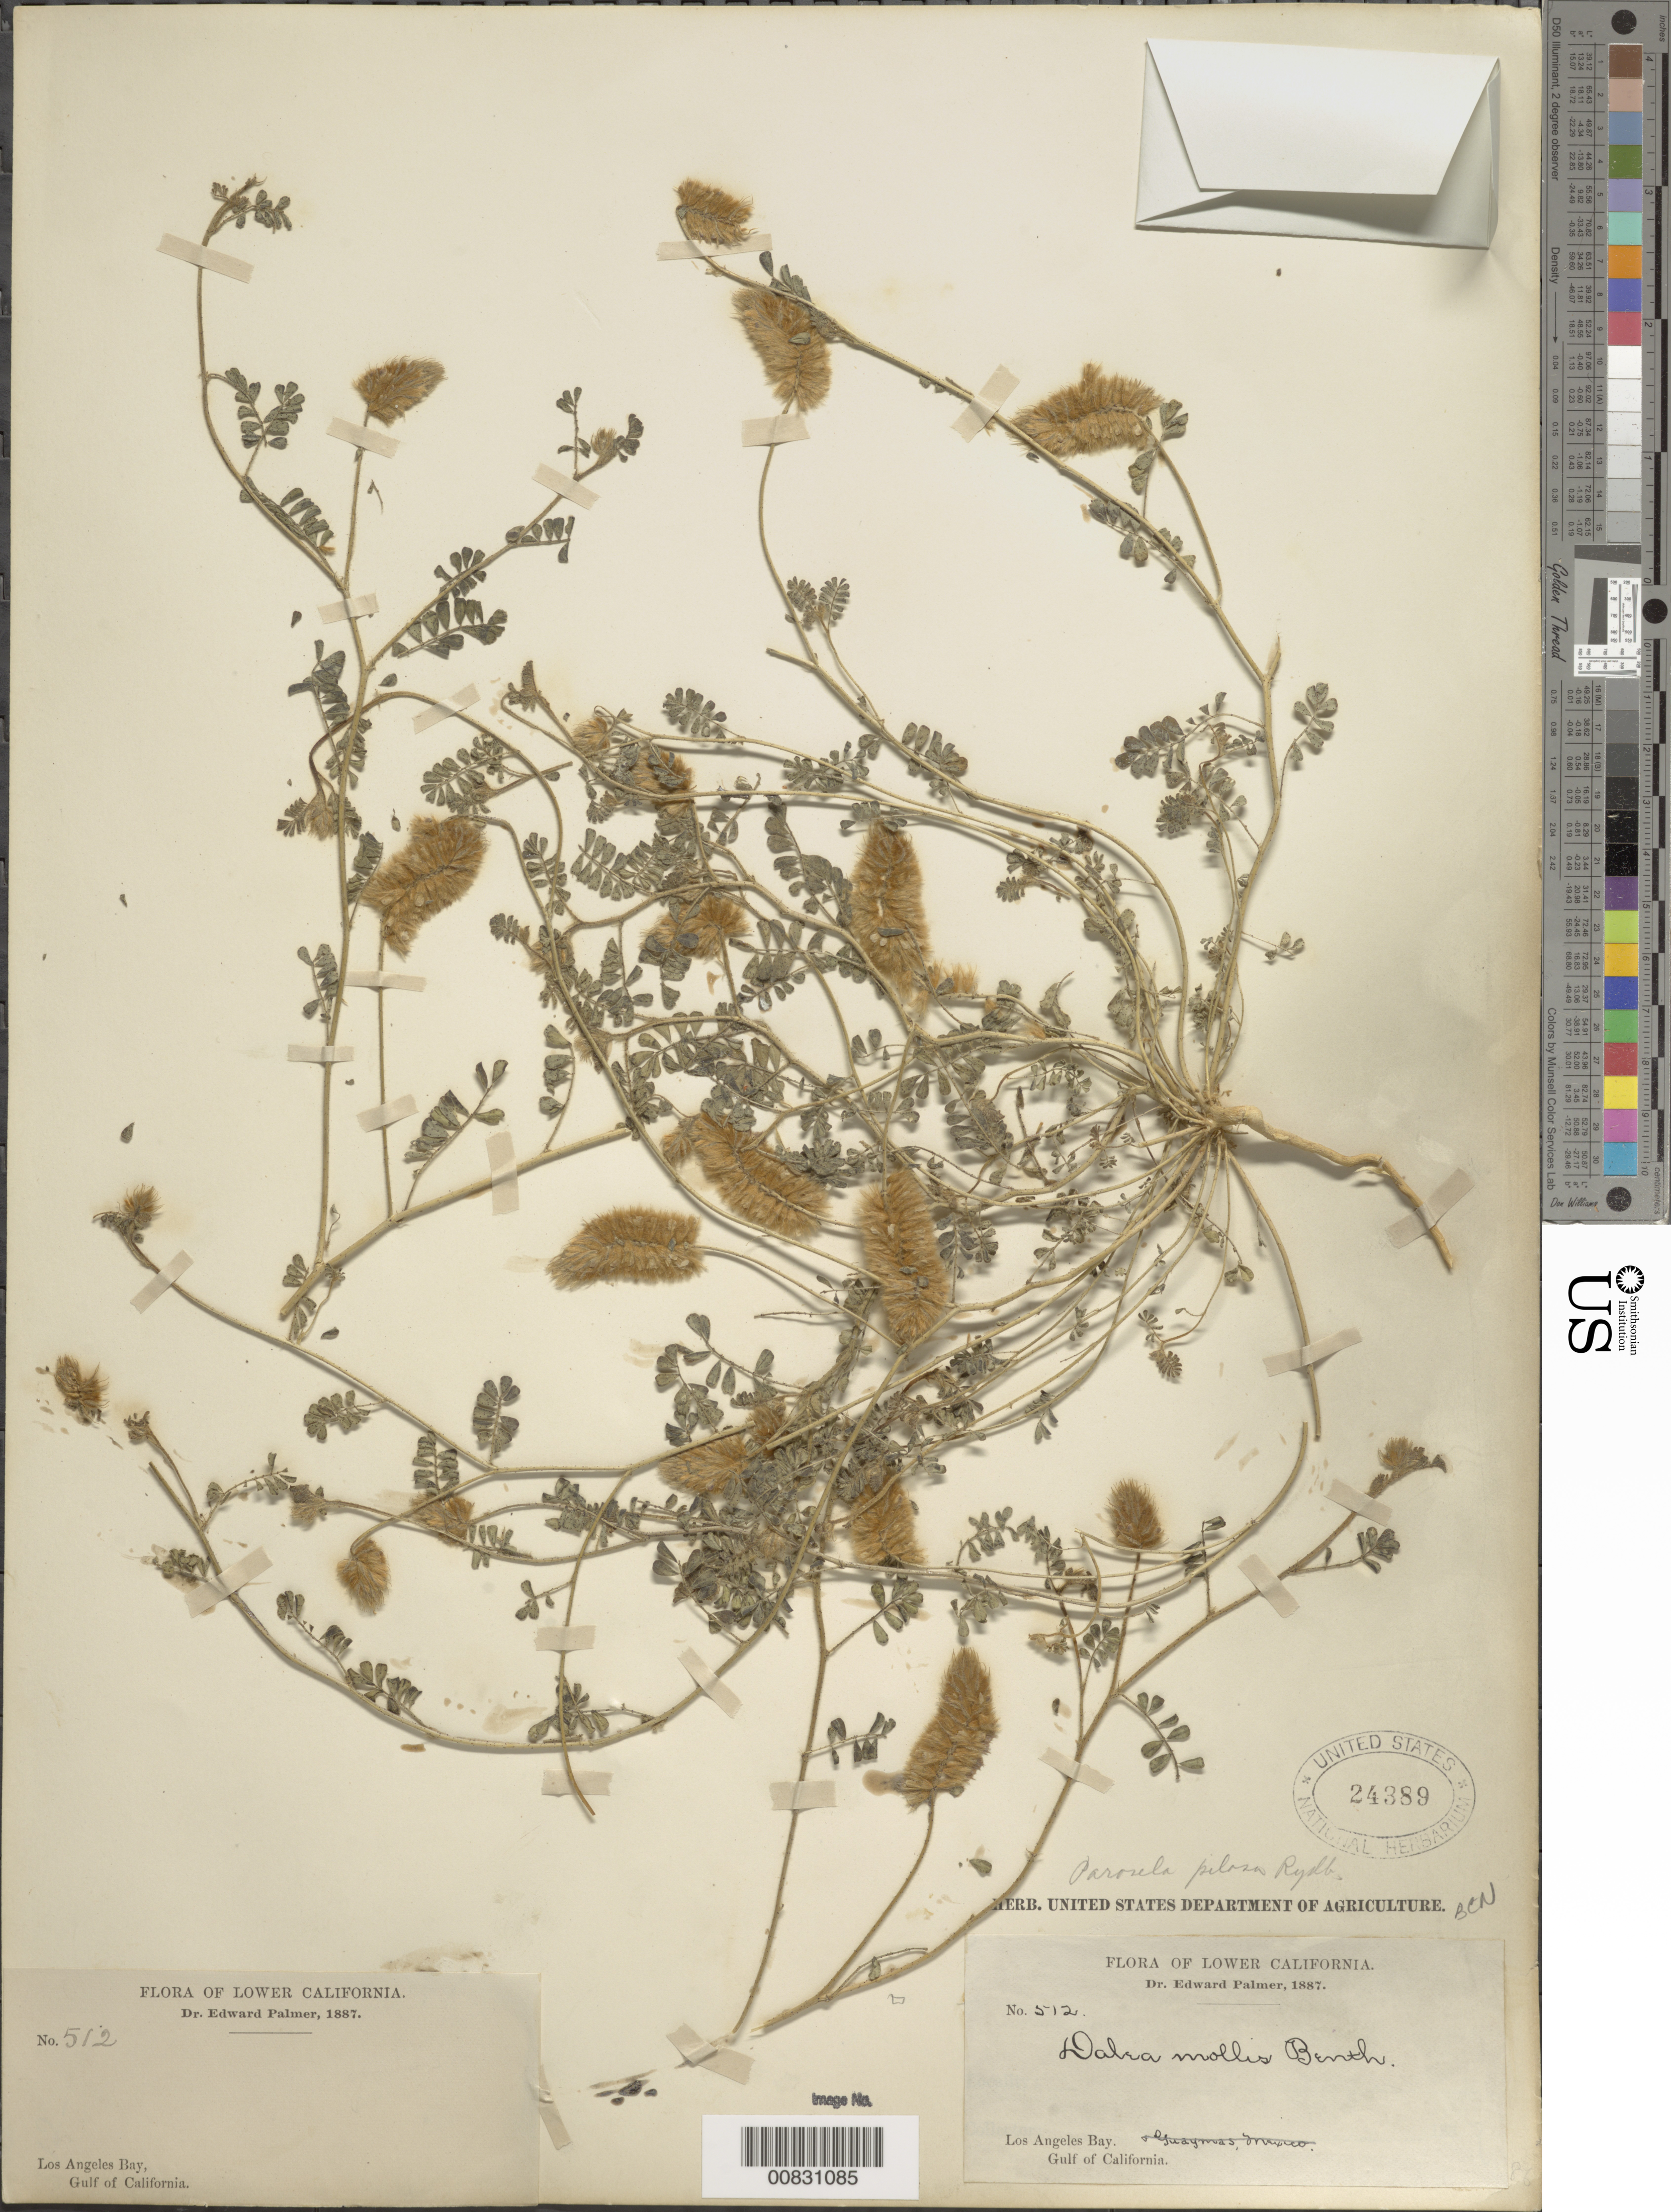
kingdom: Plantae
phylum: Tracheophyta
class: Magnoliopsida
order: Fabales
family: Fabaceae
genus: Dalea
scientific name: Dalea mollis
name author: Benth.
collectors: E. Palmer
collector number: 512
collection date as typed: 1887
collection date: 1887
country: Mexico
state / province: Baja California Norte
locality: Los Angeles Bay, Baja California.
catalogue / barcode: US 24389